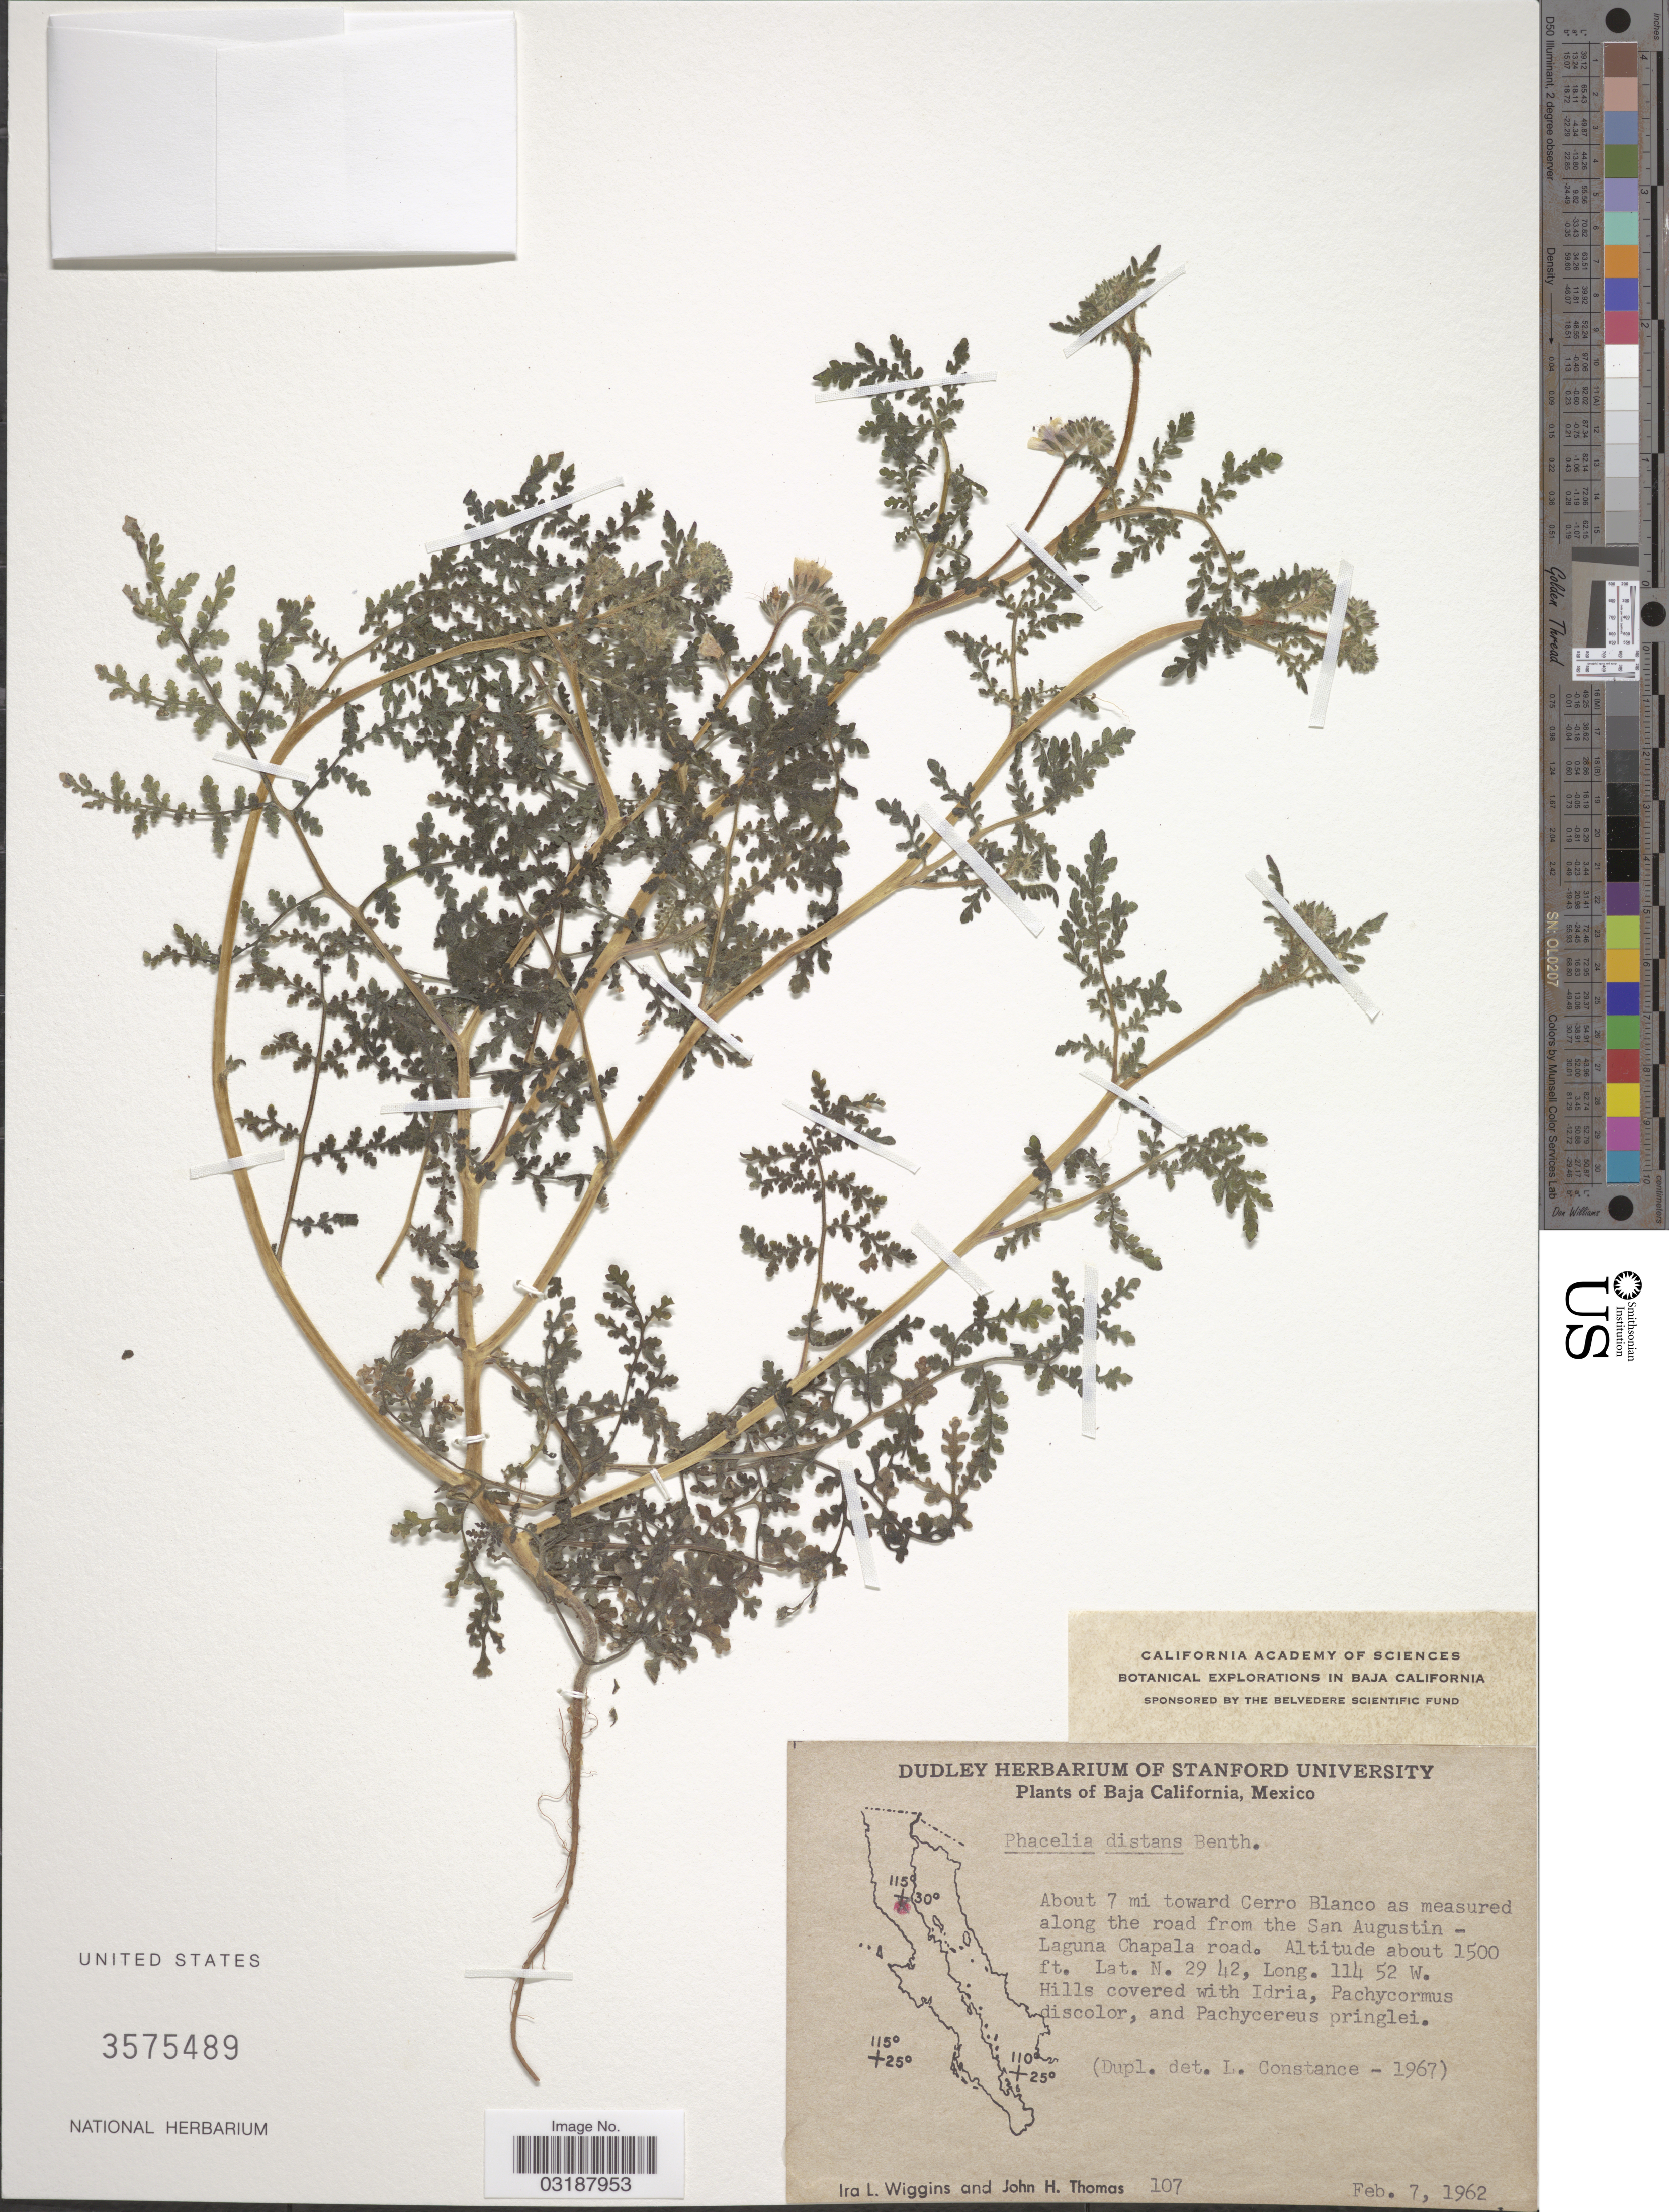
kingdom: Plantae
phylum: Tracheophyta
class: Magnoliopsida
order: Boraginales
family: Hydrophyllaceae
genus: Phacelia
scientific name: Phacelia distans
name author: Benth.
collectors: I. L. Wiggins & J. H. Thomas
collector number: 107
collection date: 1962-02-07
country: Mexico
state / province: Baja California Norte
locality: About 7 mi toward Cerro Blanco as measured along the road from the San Augustin - Laguna Chapala road.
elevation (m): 457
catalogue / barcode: US 3575489